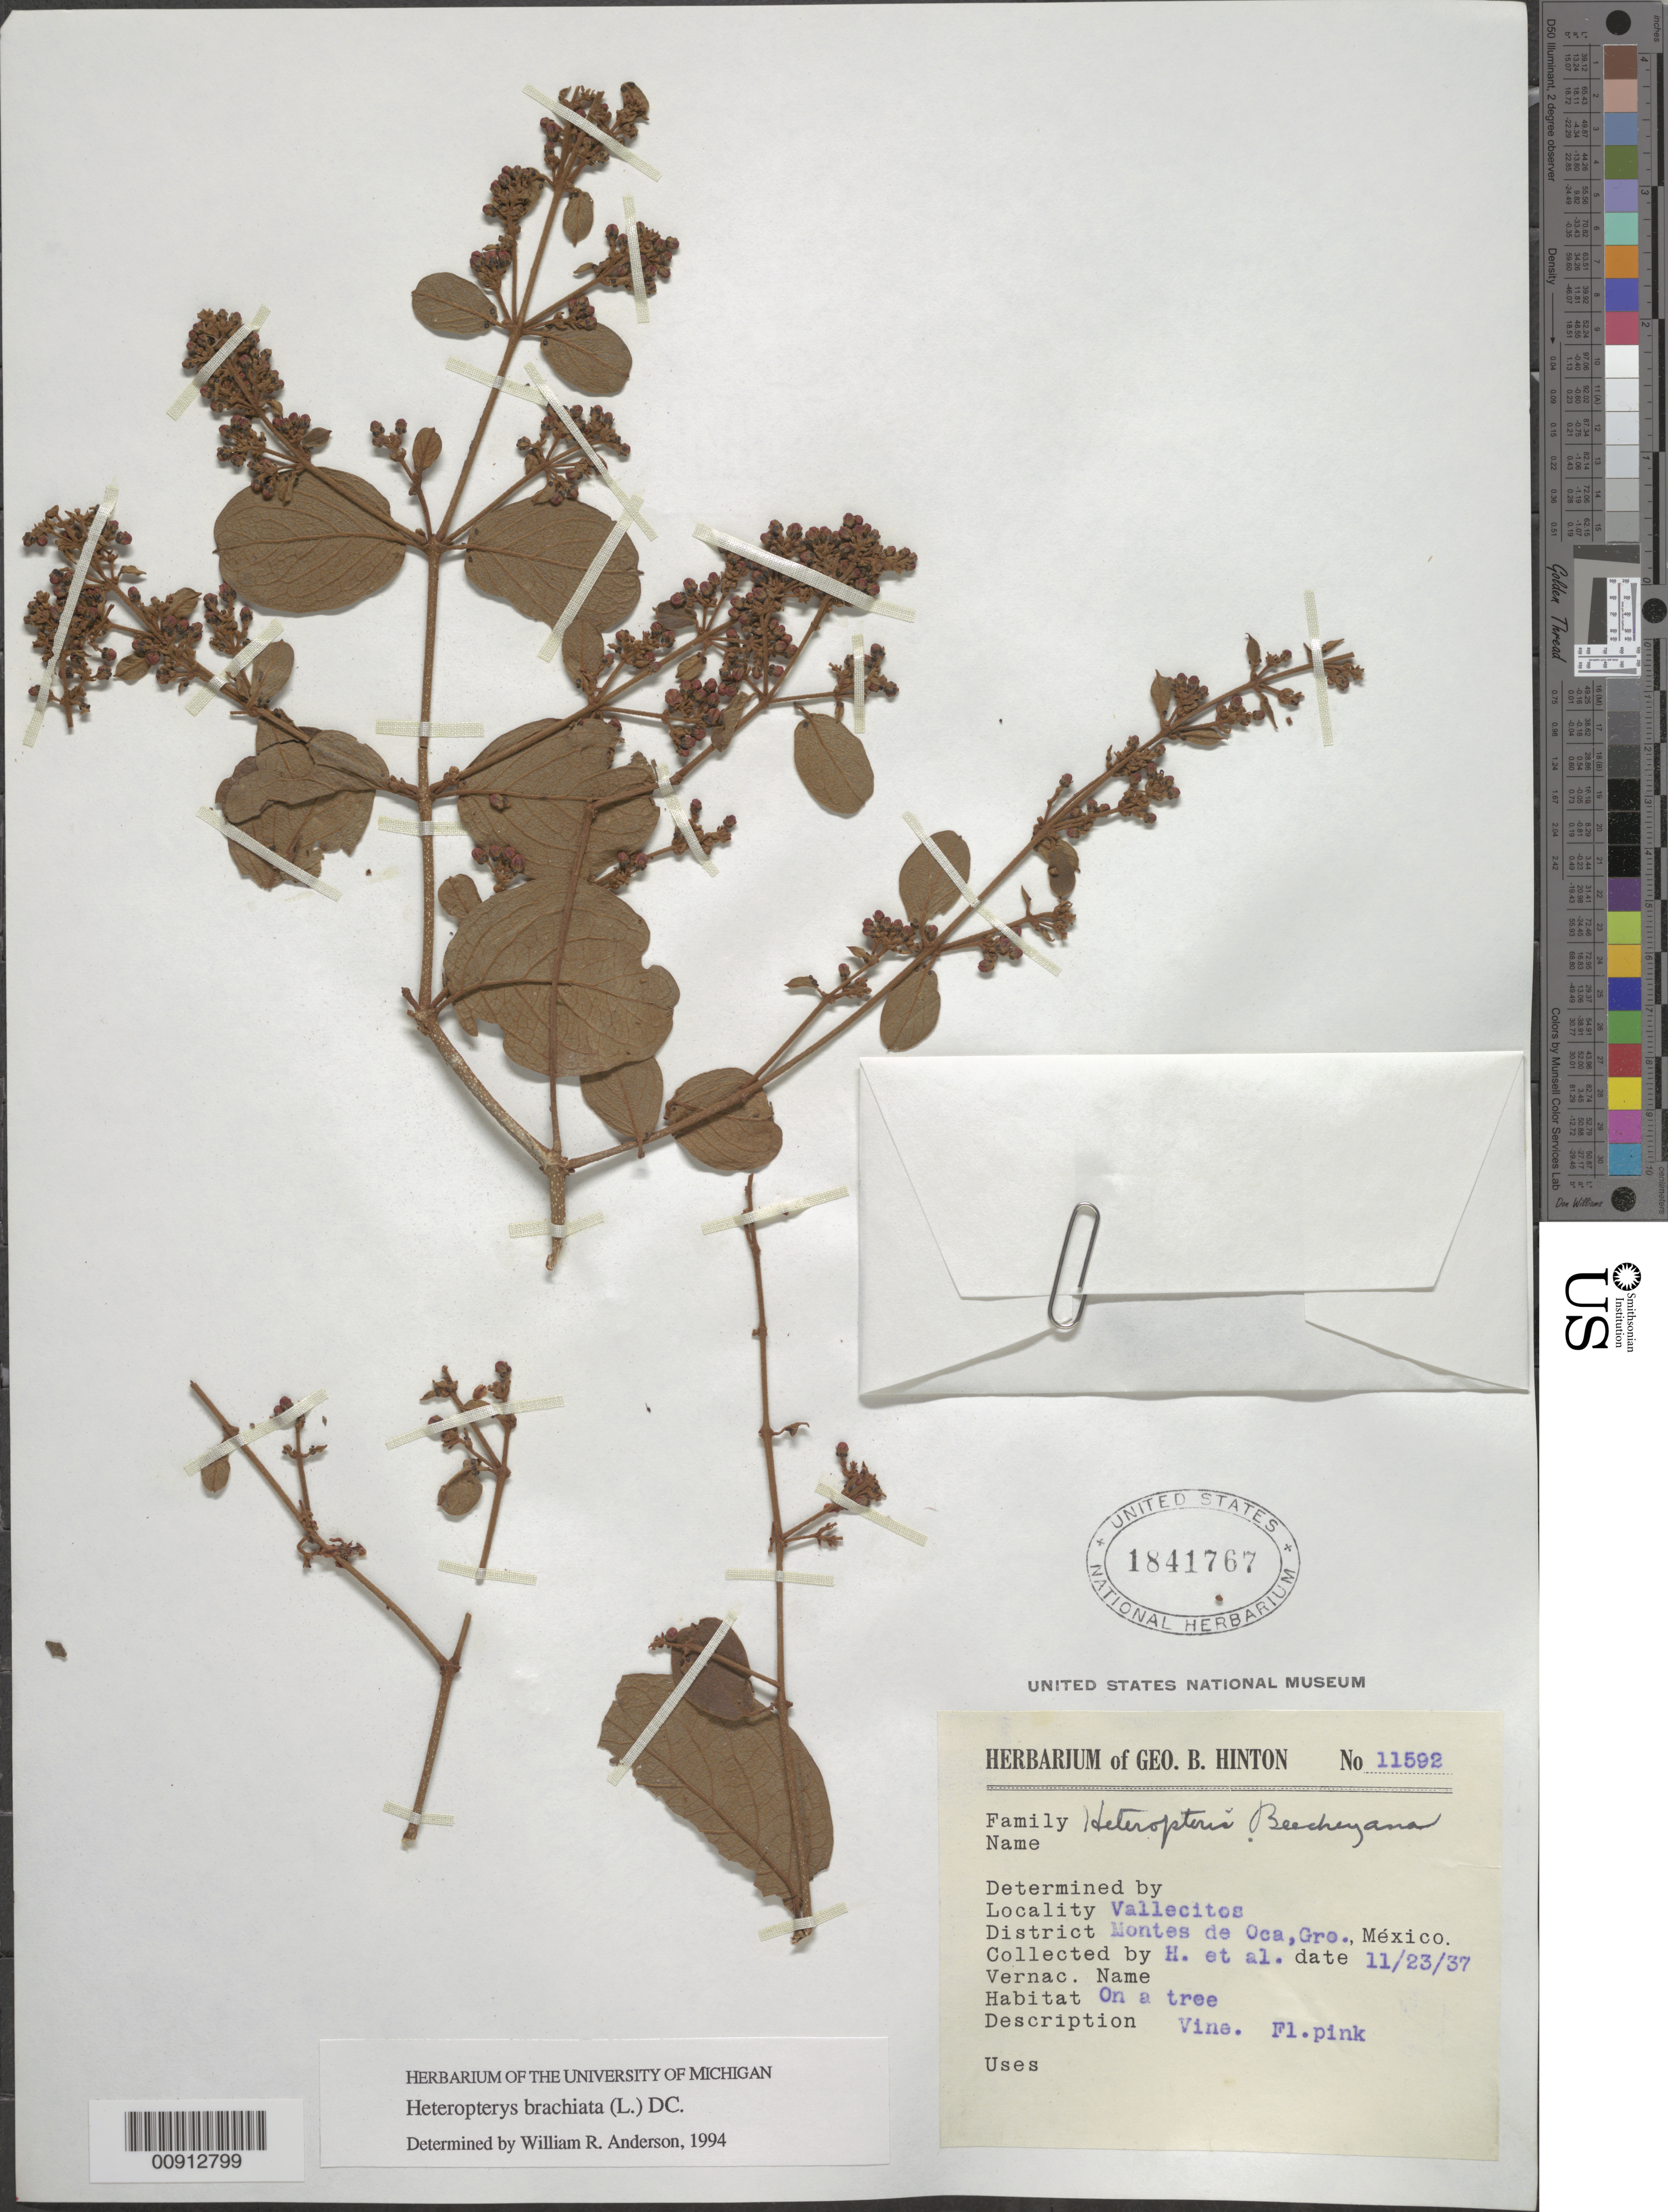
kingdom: Plantae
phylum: Tracheophyta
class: Magnoliopsida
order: Malpighiales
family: Malpighiaceae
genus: Heteropterys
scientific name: Heteropterys brachiata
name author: (L.) DC.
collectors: G. B. Hinton & et al.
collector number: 11592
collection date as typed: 23 Nov 1937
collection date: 1937-11-23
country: Mexico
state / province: Guerrero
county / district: Montes de Oca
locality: Vallecitos, District Montes de Oca, Guerrero.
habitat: On a tree.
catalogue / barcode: US 1841767